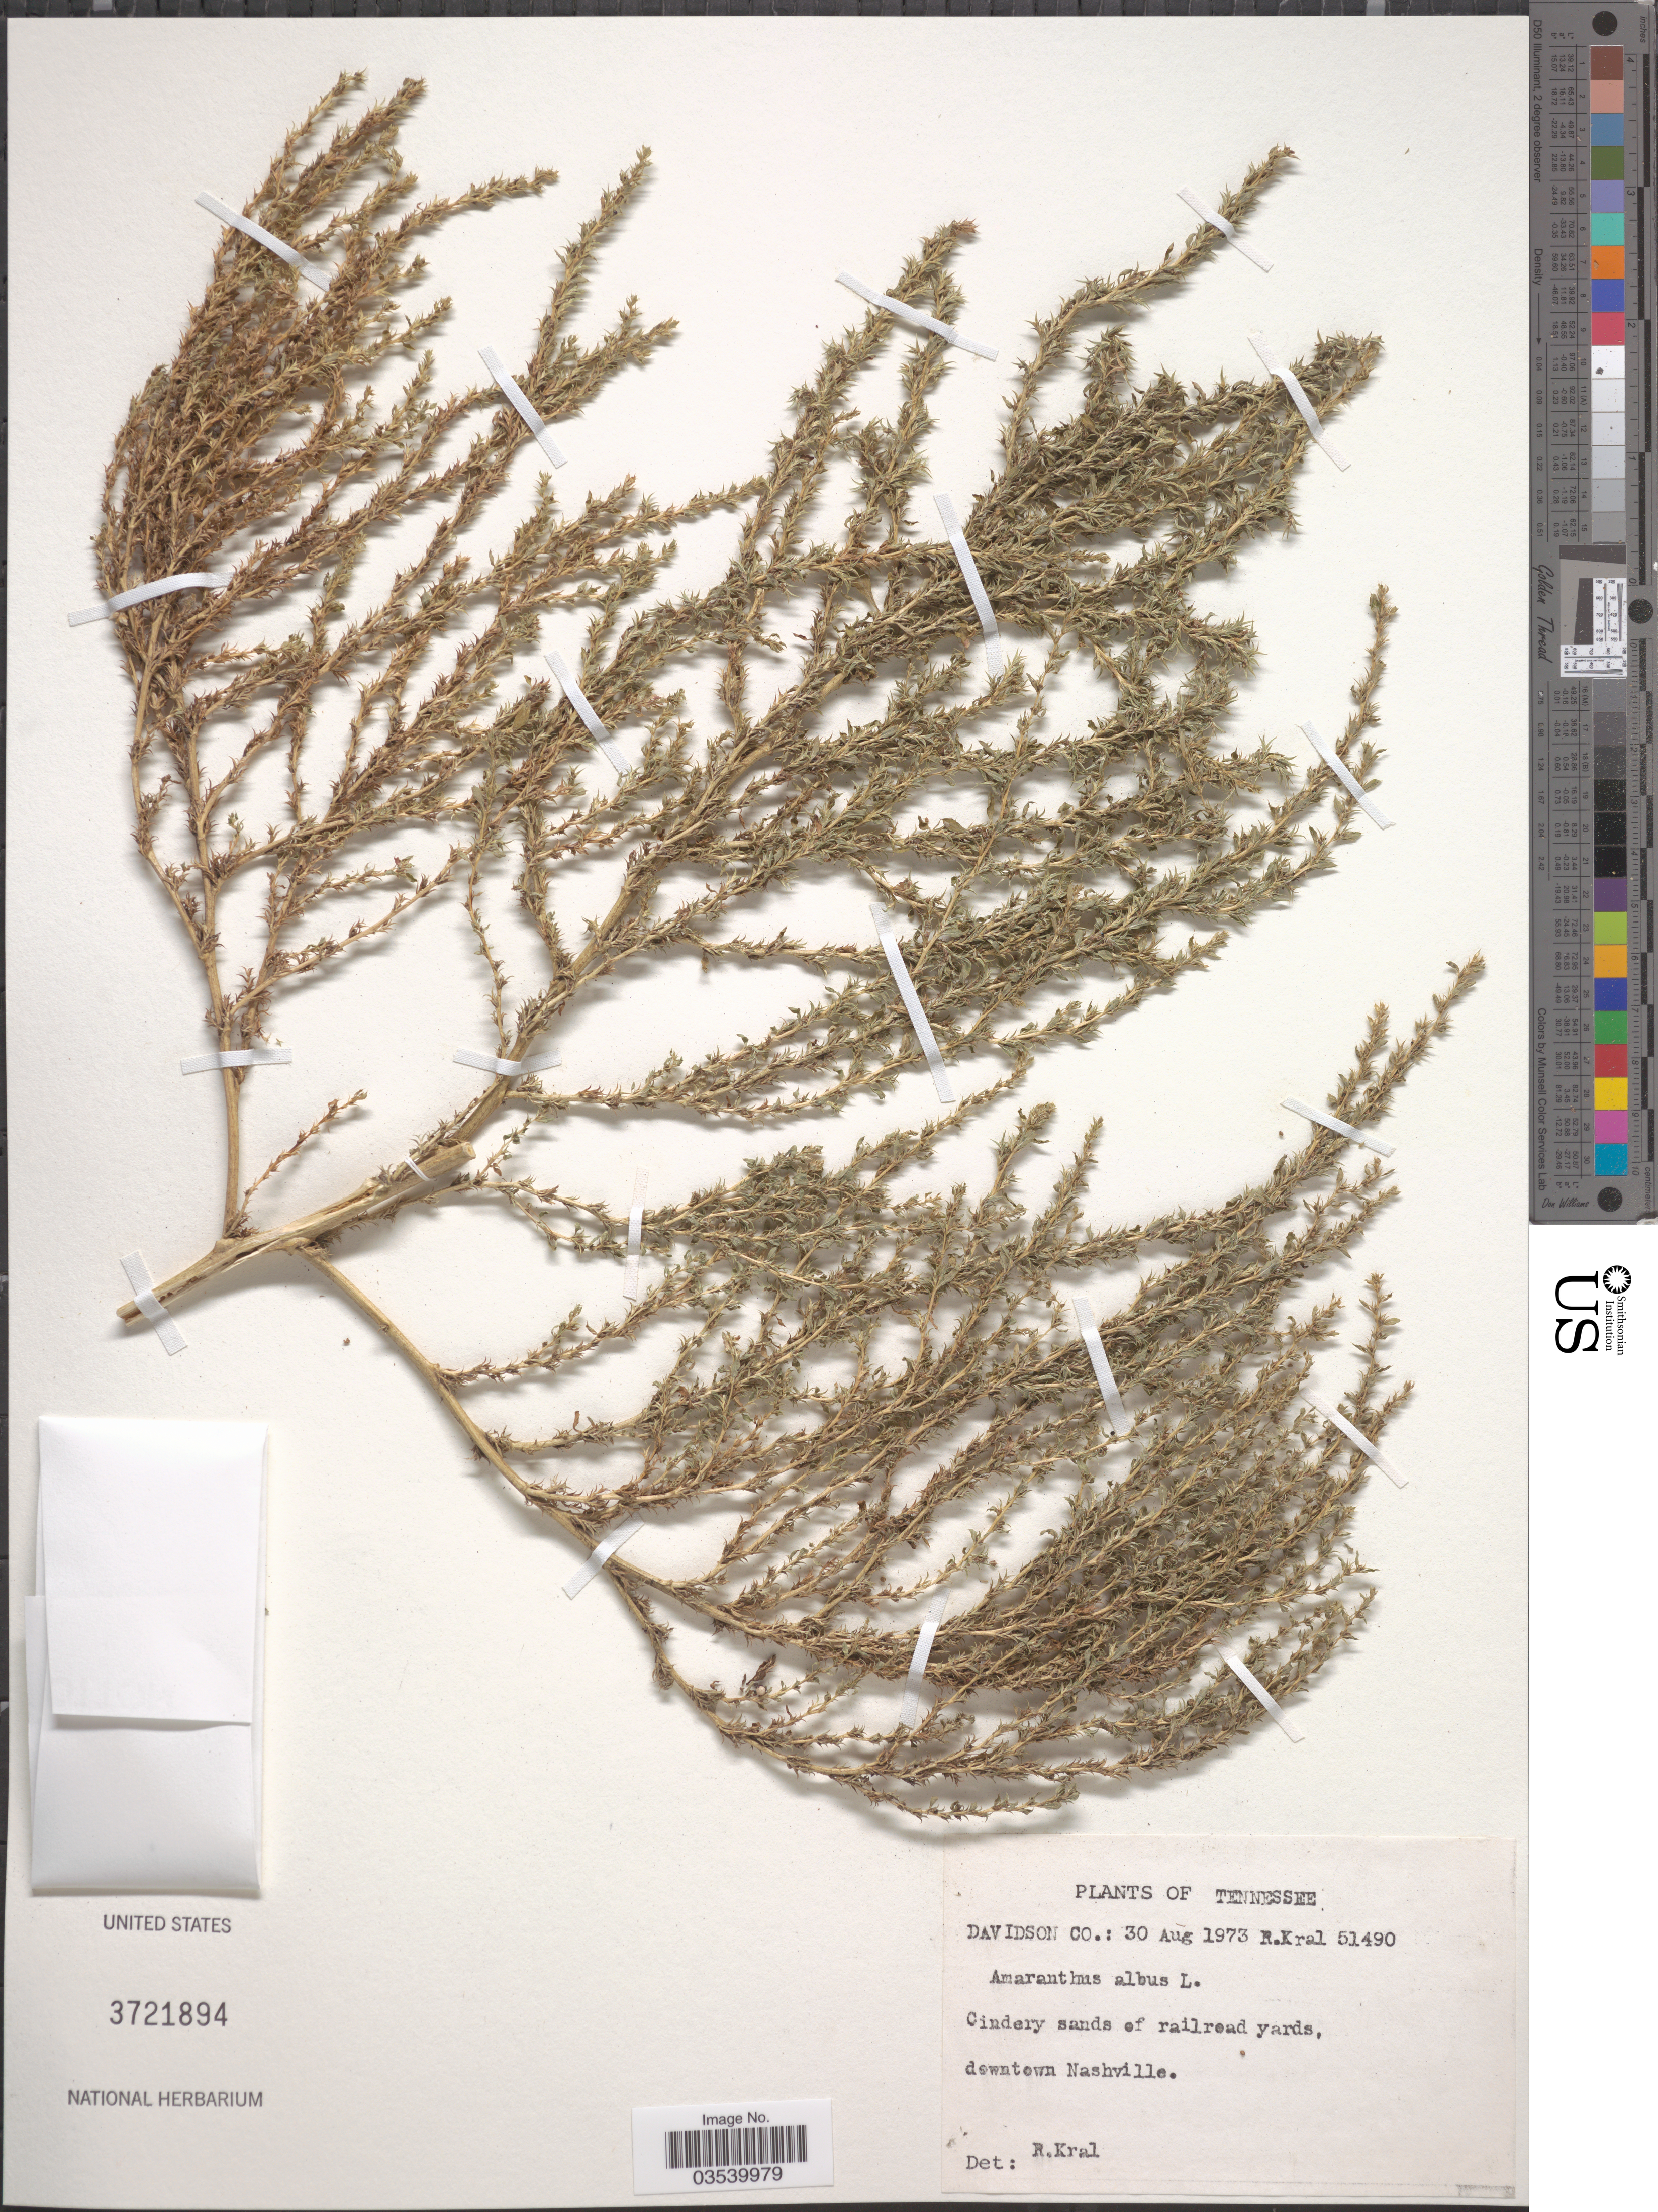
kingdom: Plantae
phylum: Tracheophyta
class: Magnoliopsida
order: Caryophyllales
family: Amaranthaceae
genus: Amaranthus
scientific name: Amaranthus albus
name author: L.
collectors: R. Kral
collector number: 51490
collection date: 1973-08-30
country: United States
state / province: Tennessee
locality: Davidson Co. Cindery sands of railroad yards, downtown Nashville.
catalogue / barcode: US 3721894